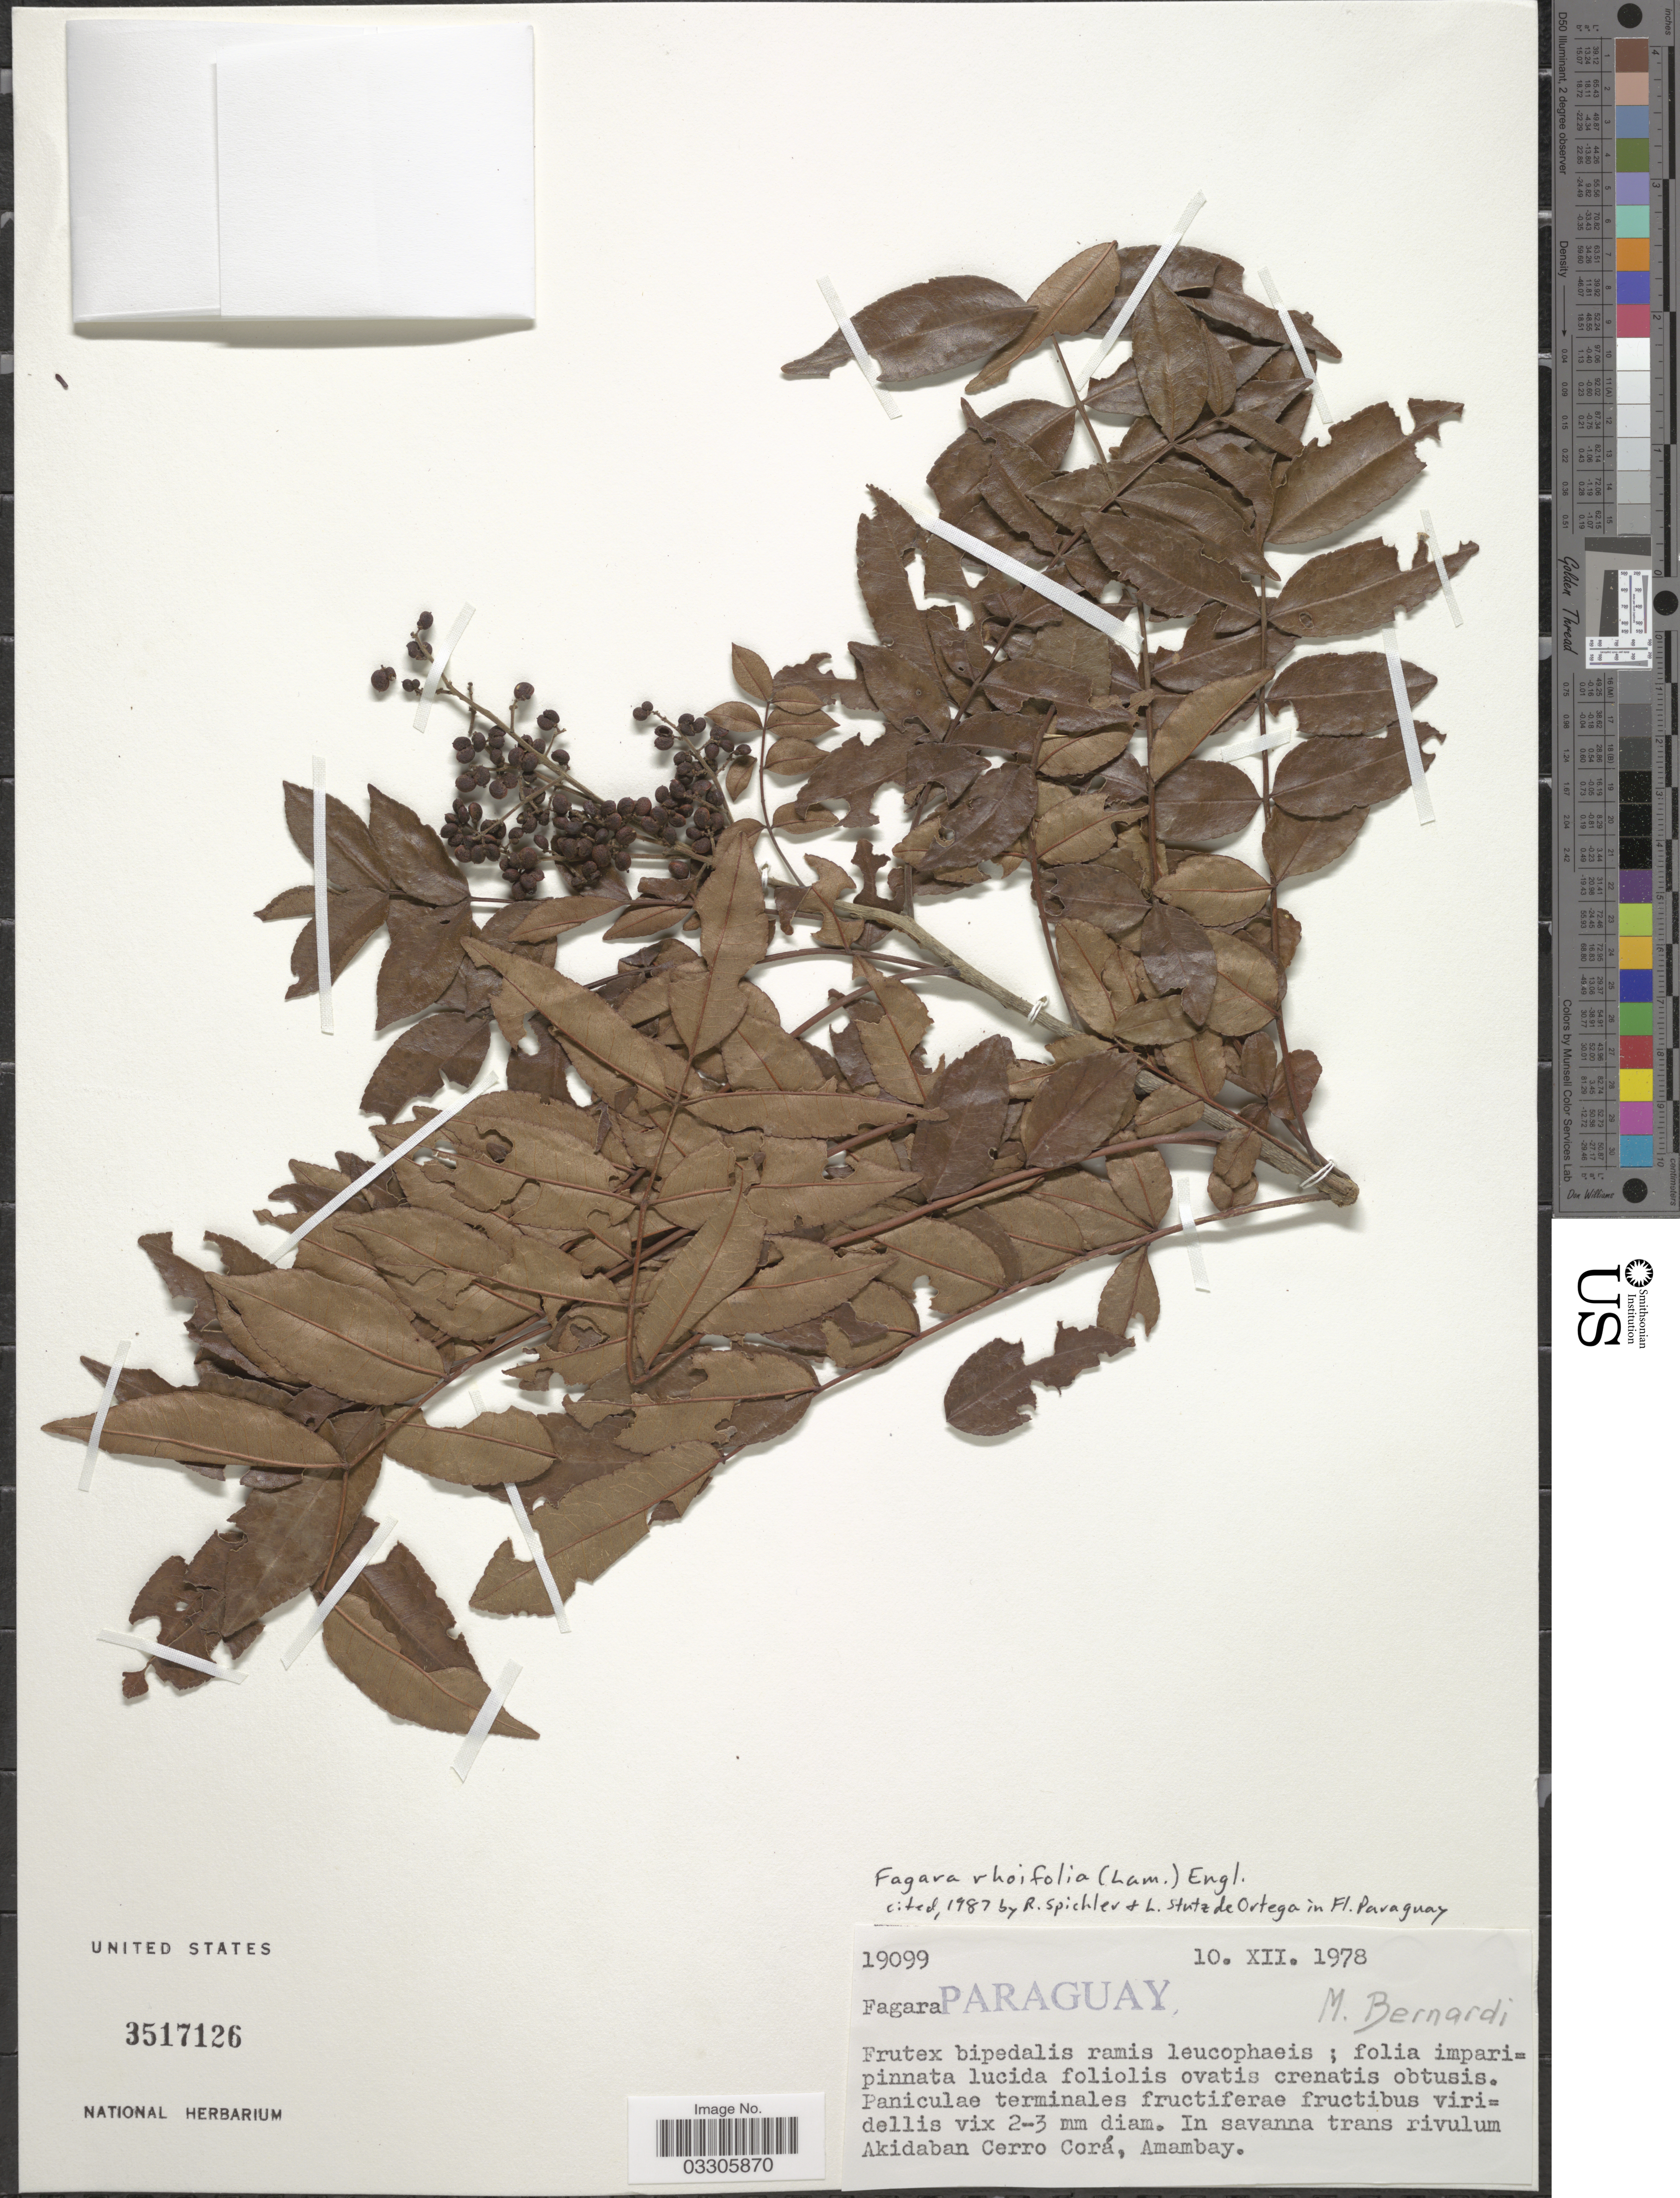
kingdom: Plantae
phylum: Tracheophyta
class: Magnoliopsida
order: Sapindales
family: Rutaceae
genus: Zanthoxylum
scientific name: Zanthoxylum rhoifolium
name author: Lam.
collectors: M. Bernardi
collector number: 19099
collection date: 1978-12-10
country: Paraguay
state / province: Amambay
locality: In savanna trans rivulum Akidaban Cerro Corá.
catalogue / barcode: US 3517126